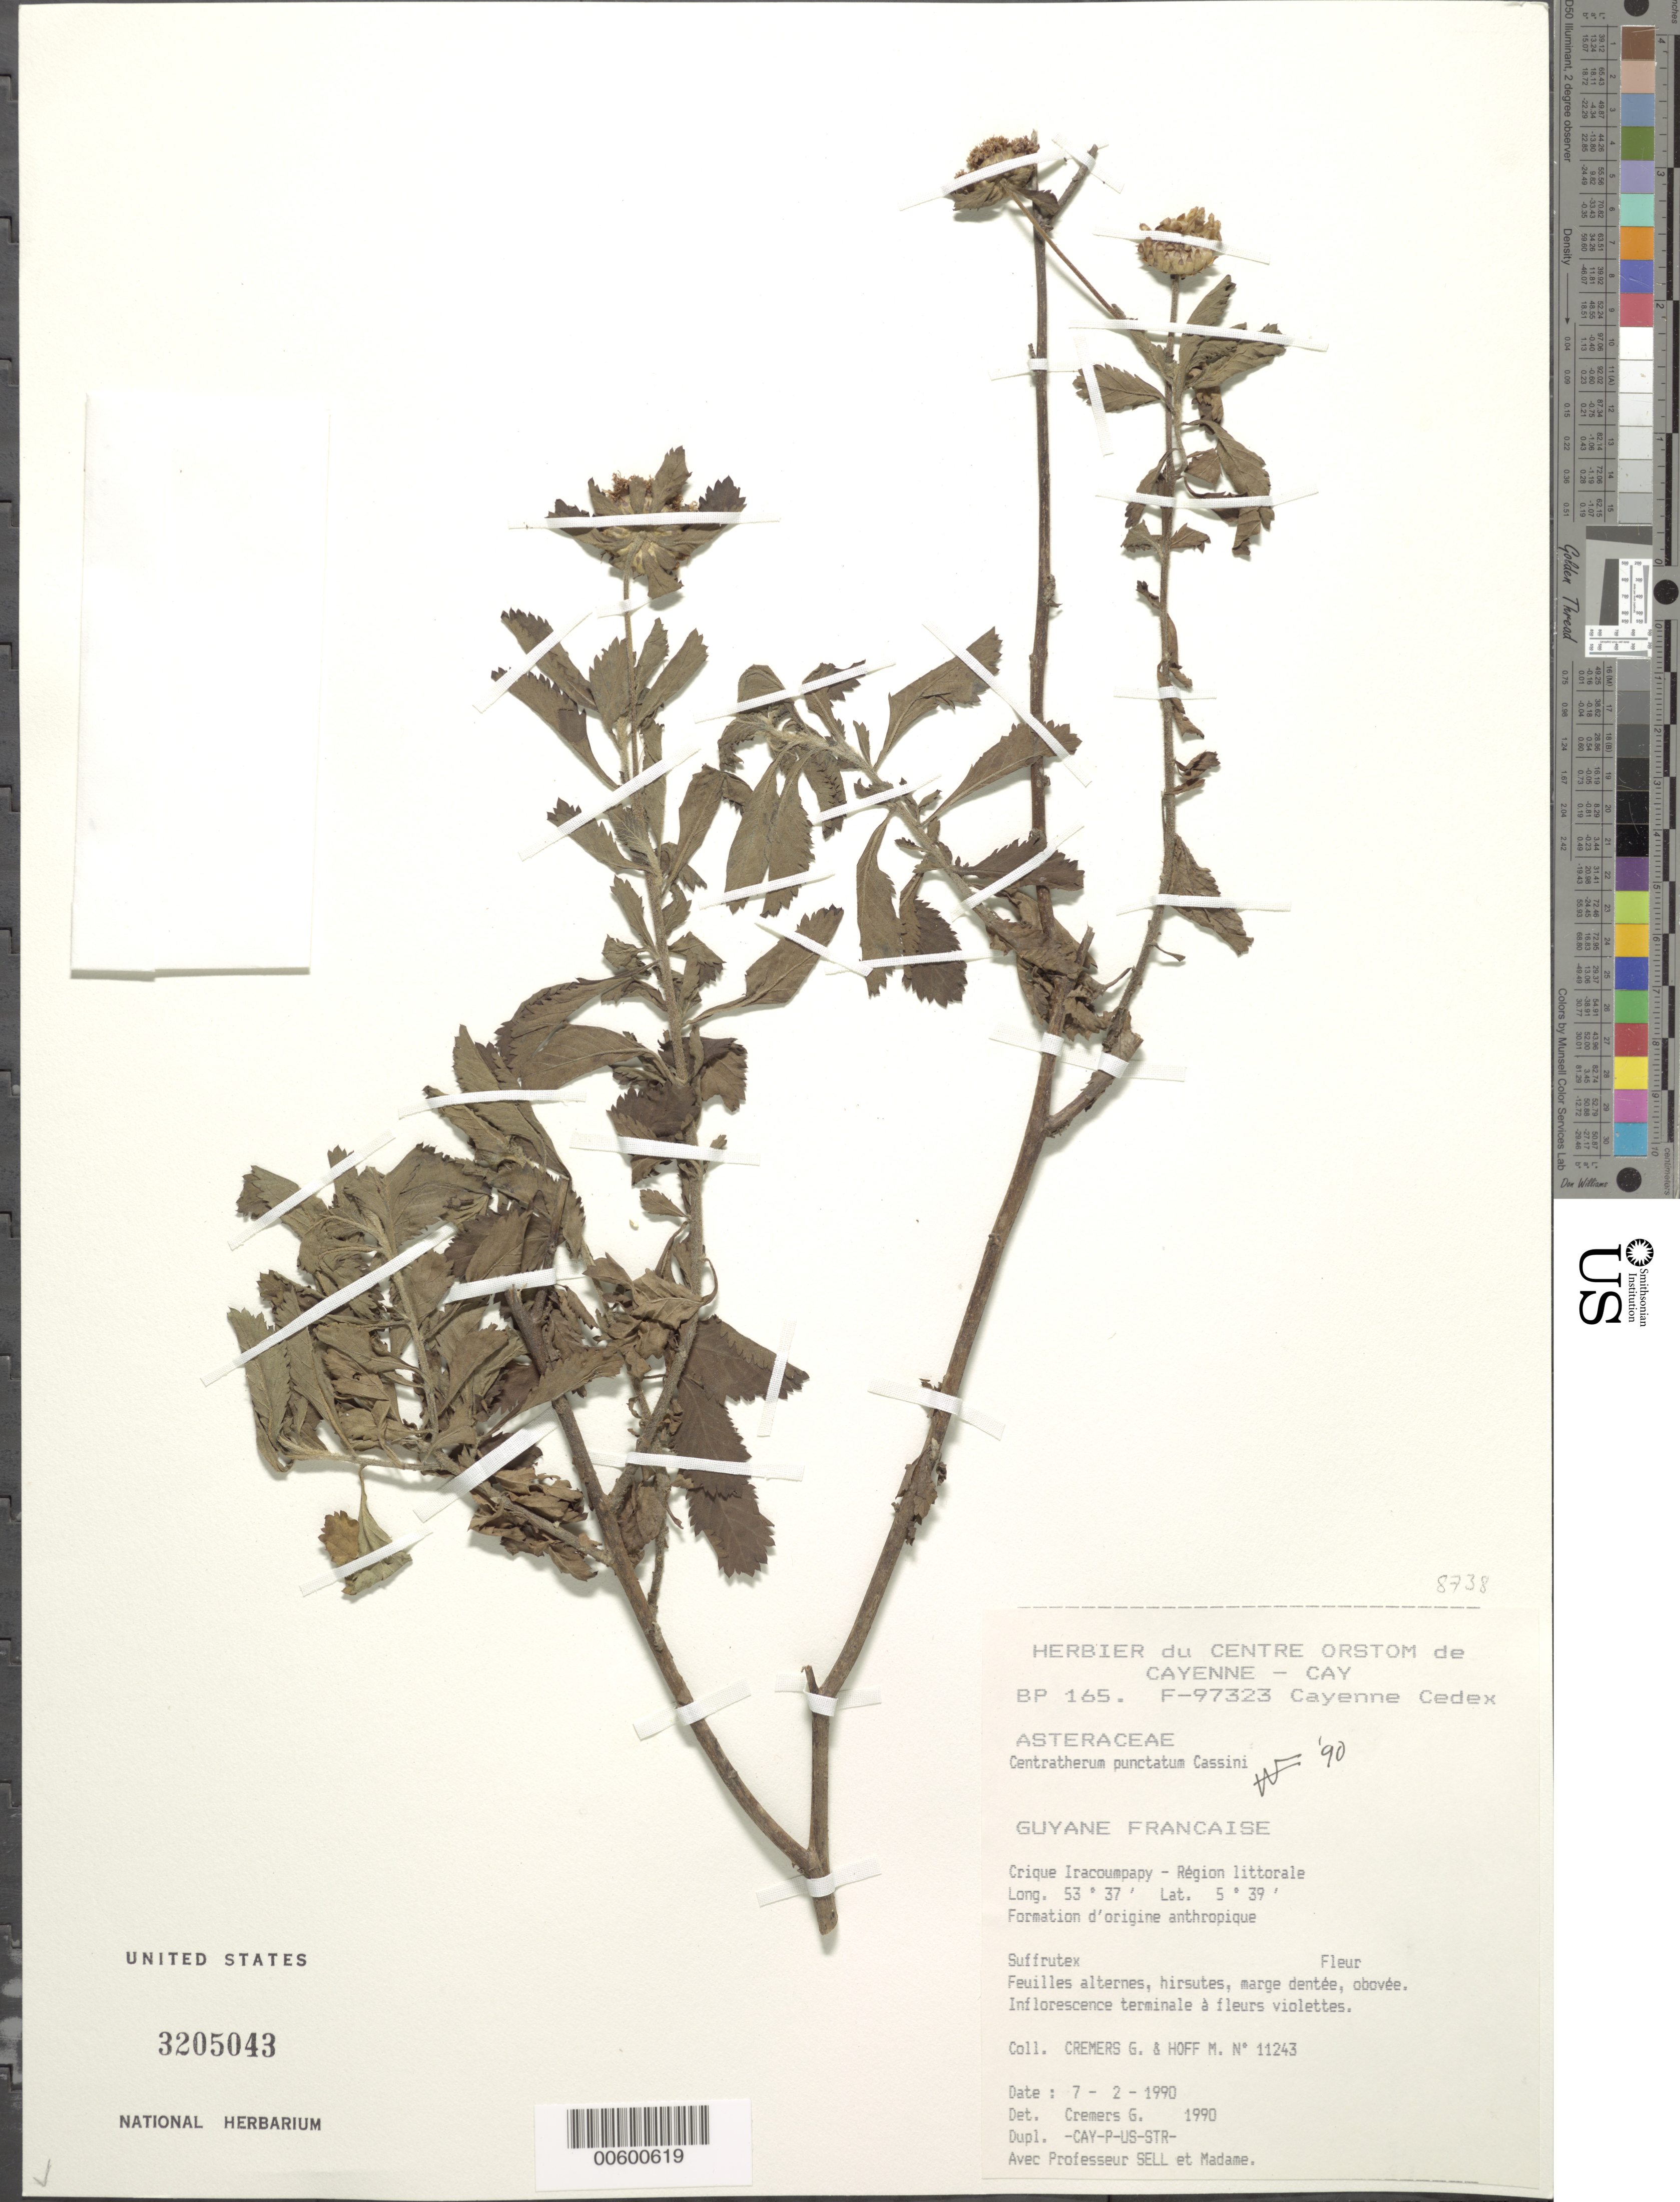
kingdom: Plantae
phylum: Tracheophyta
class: Magnoliopsida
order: Asterales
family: Asteraceae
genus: Centratherum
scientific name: Centratherum punctatum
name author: Cass.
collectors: G. Cremers & M. Hoff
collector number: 11243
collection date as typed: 7-Feb-90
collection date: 1990-02-07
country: French Guiana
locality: Crique Iracoumpapy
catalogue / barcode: US 3205043